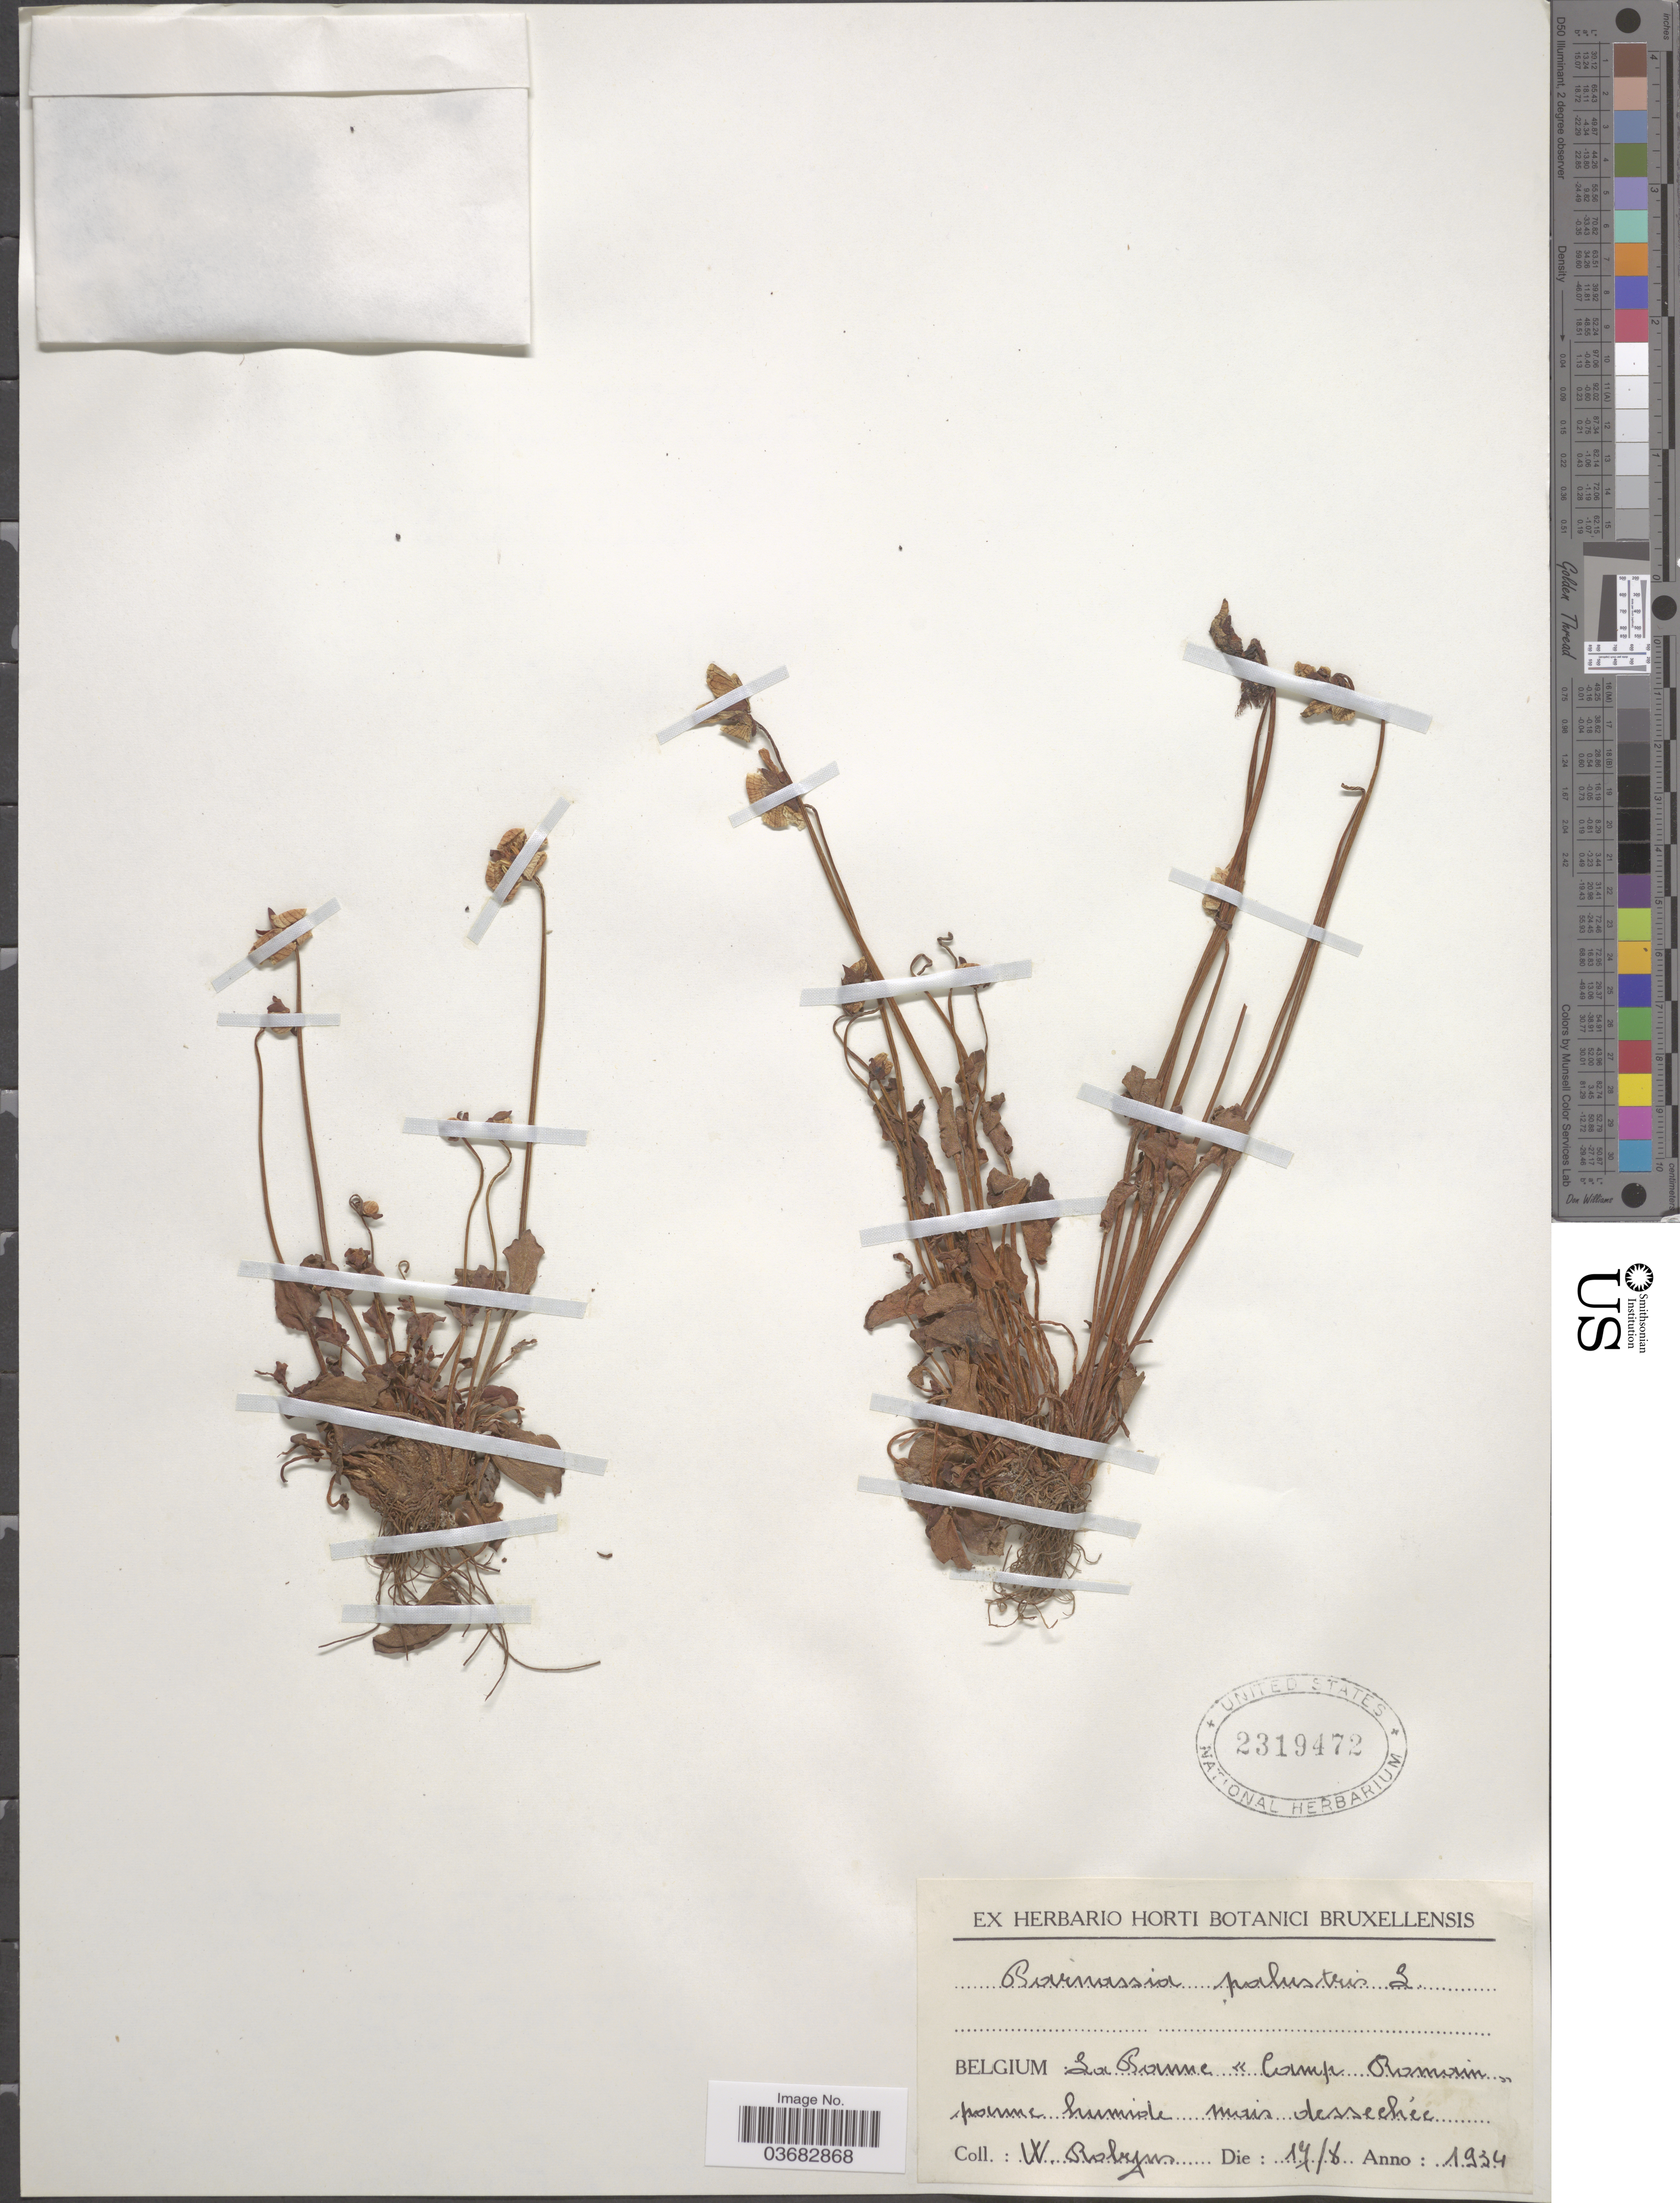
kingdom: Plantae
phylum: Tracheophyta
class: Magnoliopsida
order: Celastrales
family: Parnassiaceae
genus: Parnassia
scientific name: Parnassia palustris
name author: L.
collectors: W. Robyns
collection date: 1934-06-17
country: Belgium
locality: La Panne « Camp Romain » ponne humide mais dessechee.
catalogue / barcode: US 2319472